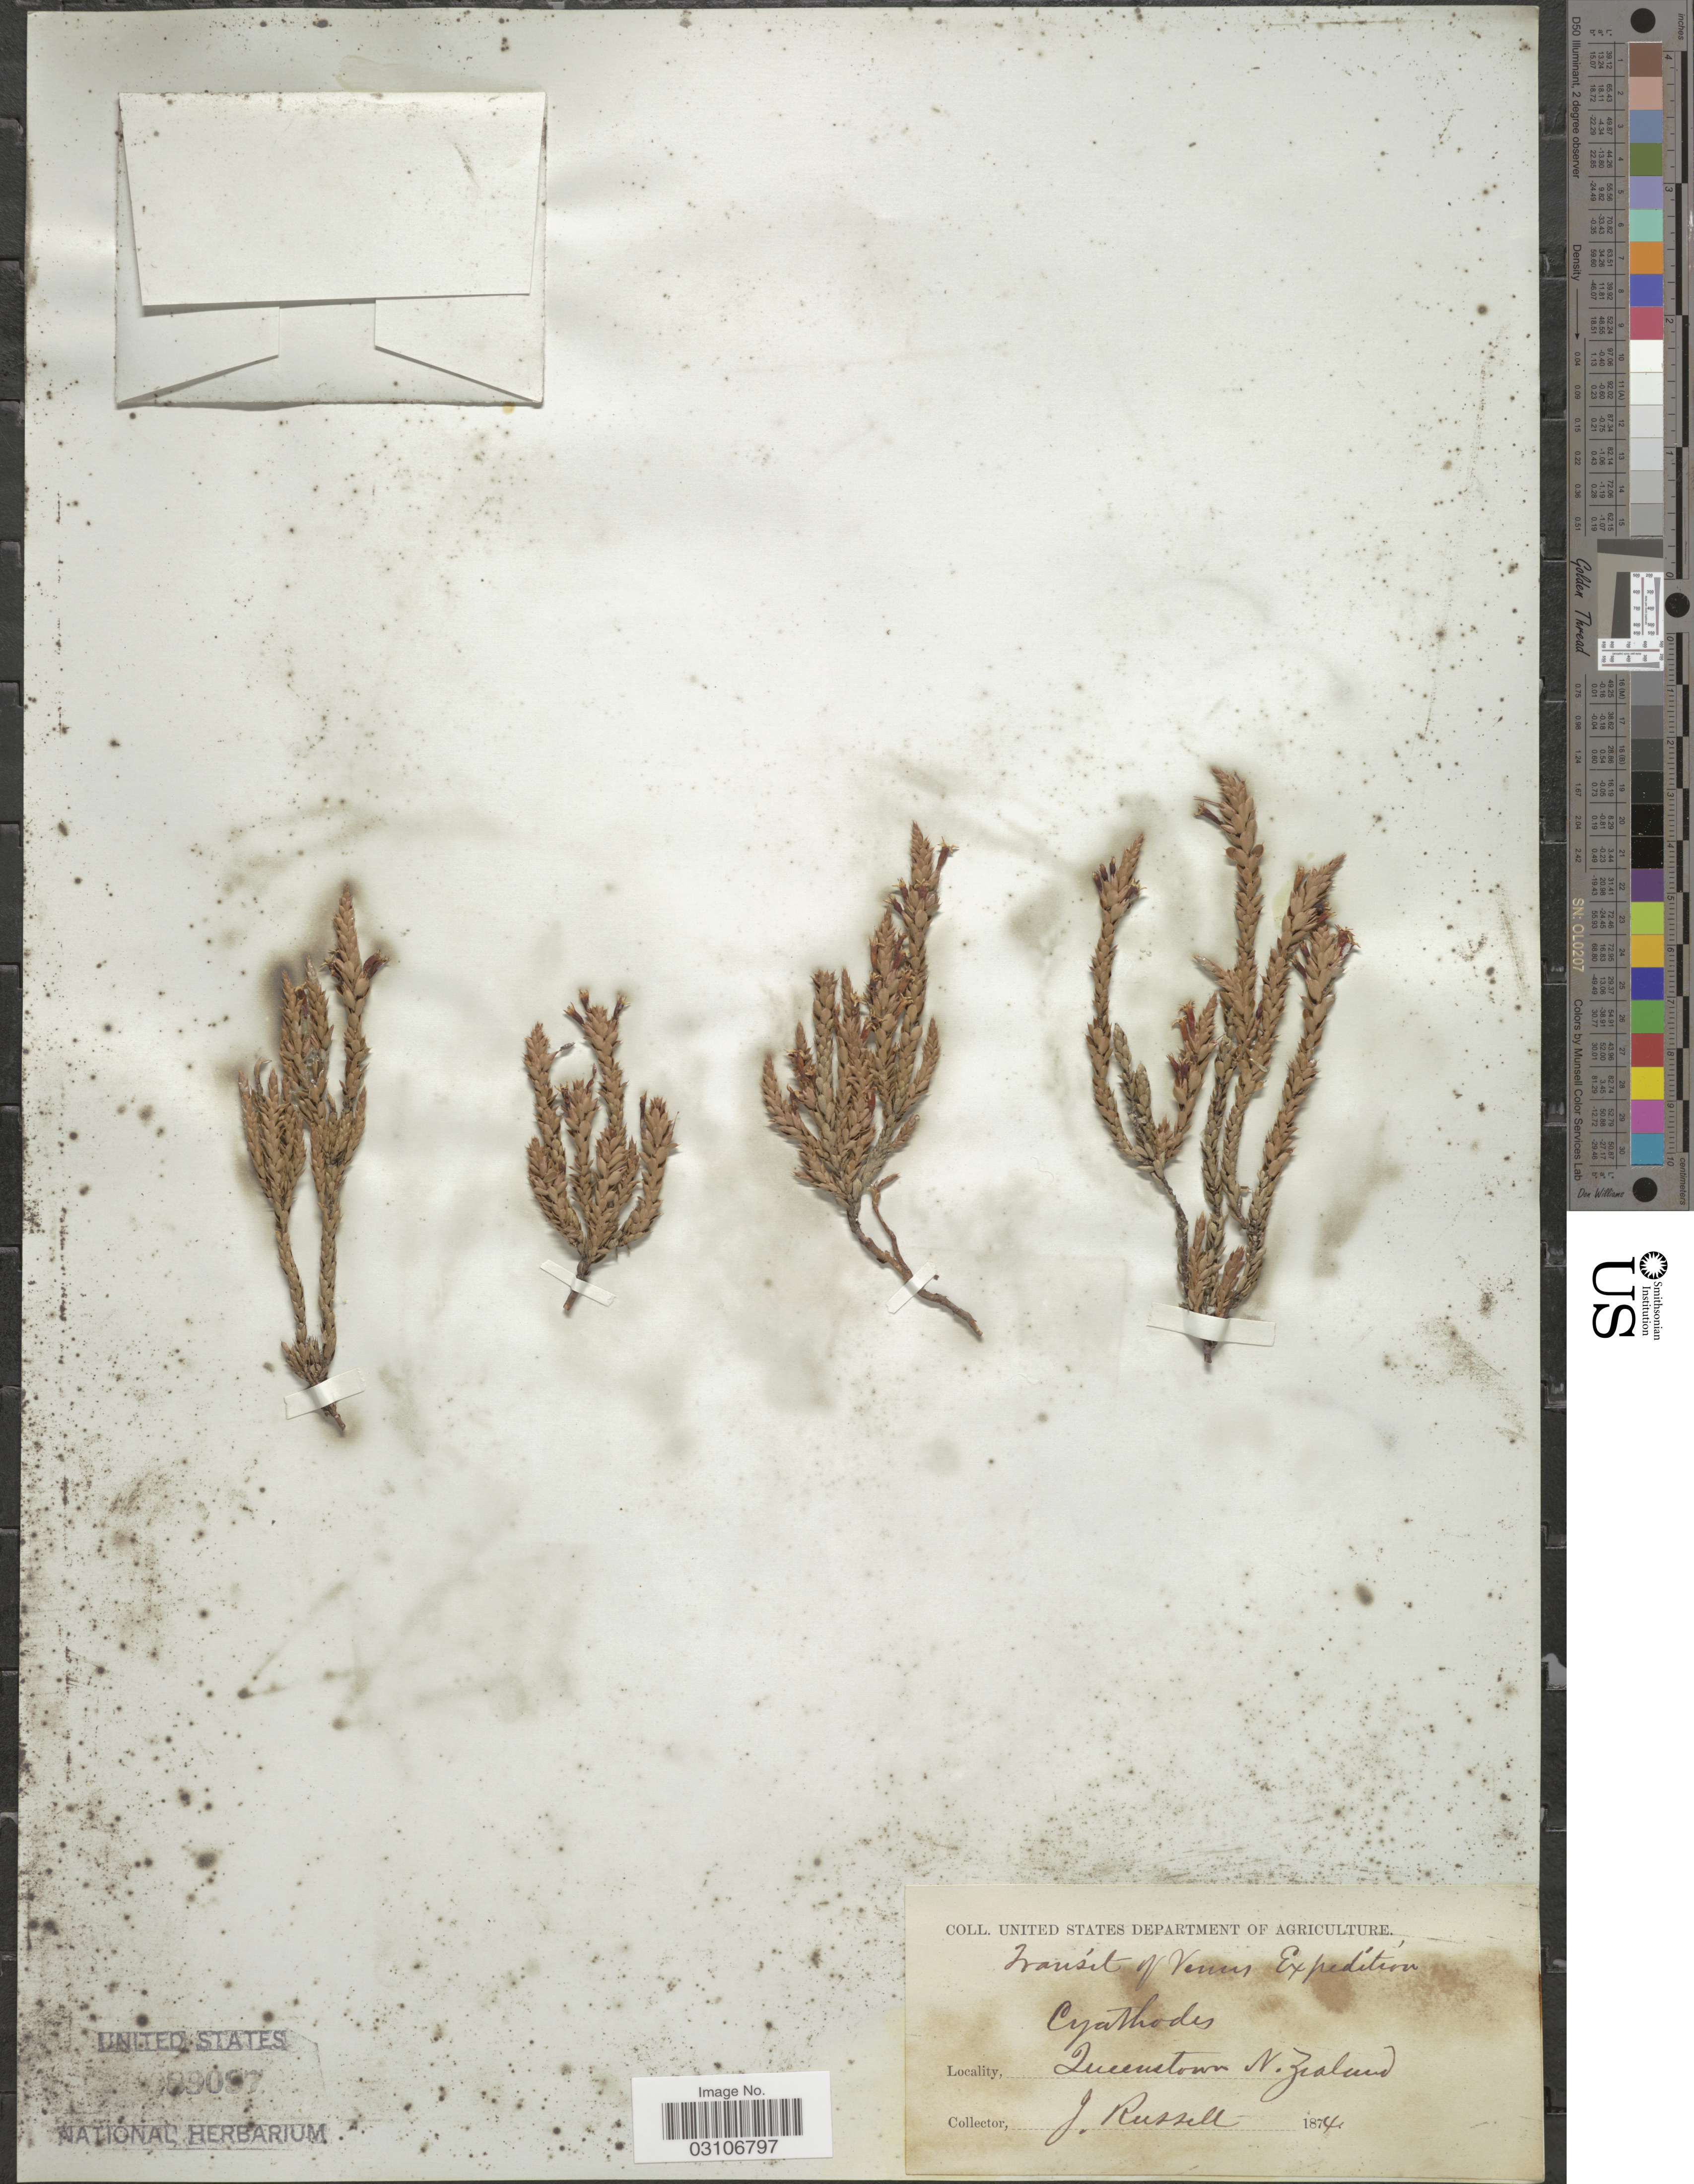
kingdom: Plantae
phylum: Tracheophyta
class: Magnoliopsida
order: Ericales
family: Ericaceae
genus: Leucopogon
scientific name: Leucopogon fraseri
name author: A. Cunn.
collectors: J. Russel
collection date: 1874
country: New Zealand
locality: Queenstown.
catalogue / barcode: US 89097